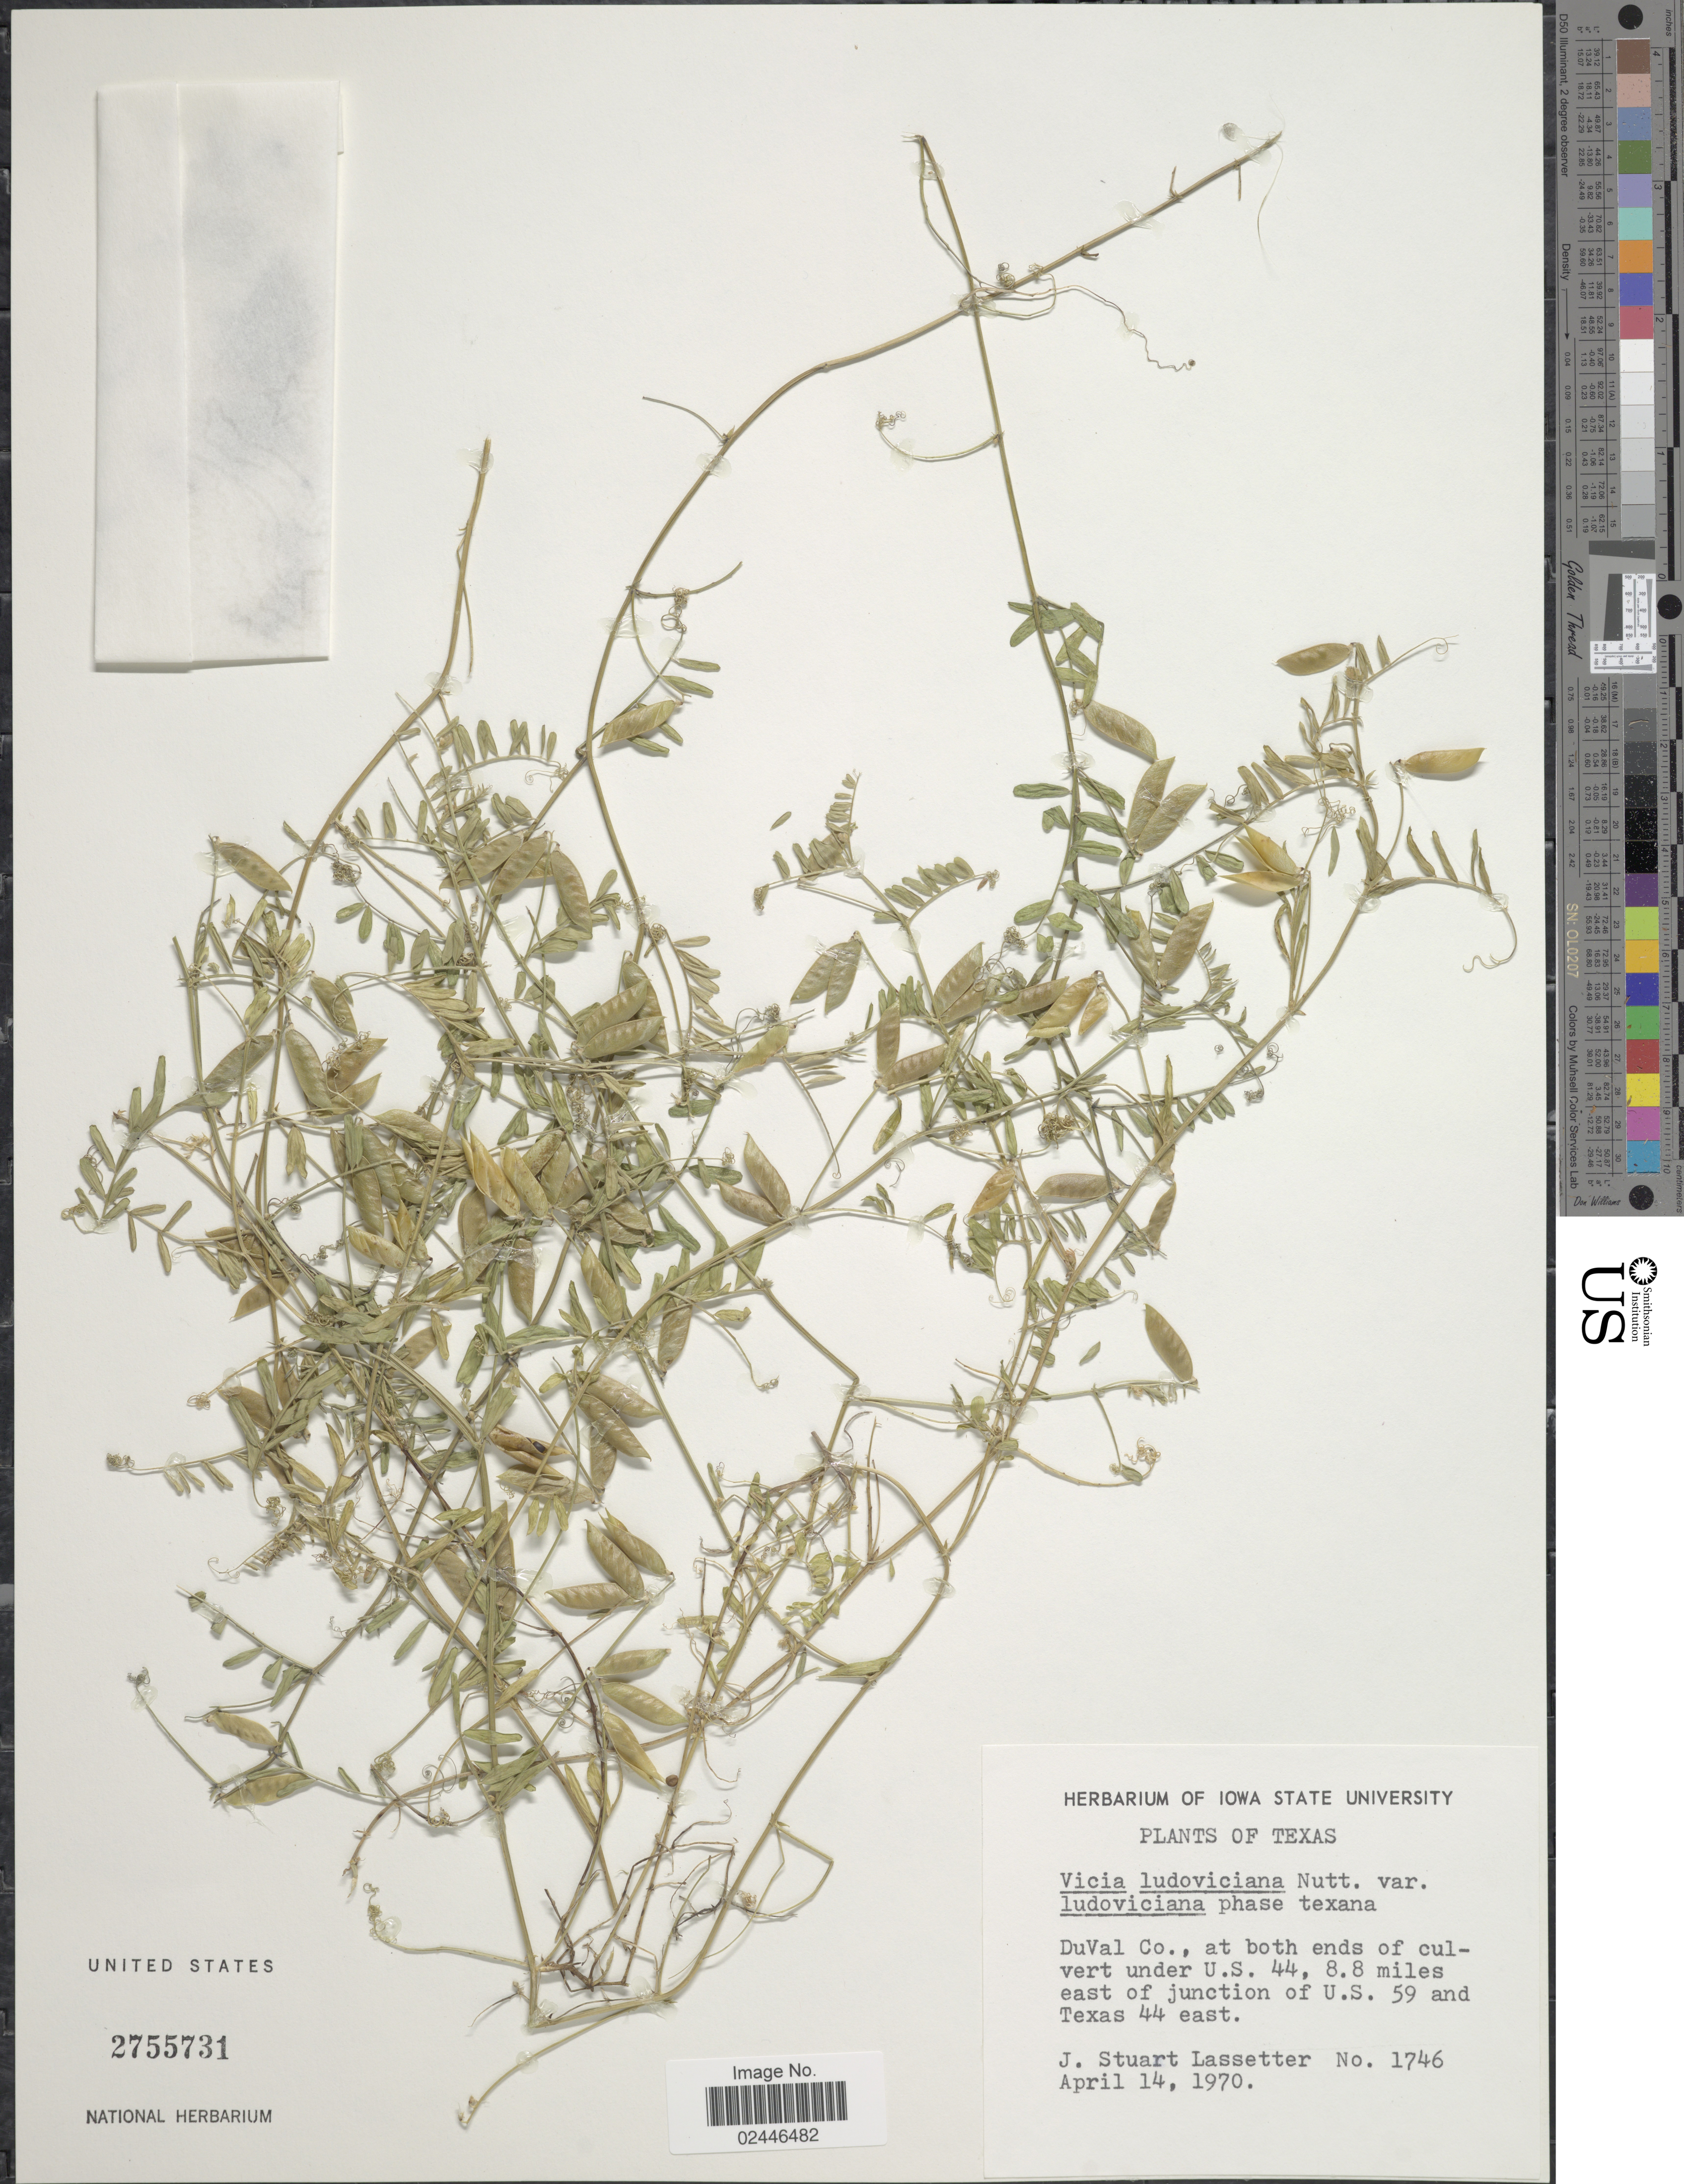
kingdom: Plantae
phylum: Tracheophyta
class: Magnoliopsida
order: Fabales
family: Fabaceae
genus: Vicia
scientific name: Vicia ludoviciana var. ludoviciana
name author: Nutt. ex Torr. & A. Gray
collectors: J. Lassetter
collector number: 1746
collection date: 1970-04-14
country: United States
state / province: Texas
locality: DuVal Co., at both ends of culvert U.S. 44, 8.8 miles east of junction of U.S. 59 and Texas 44 east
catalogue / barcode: US 2755731